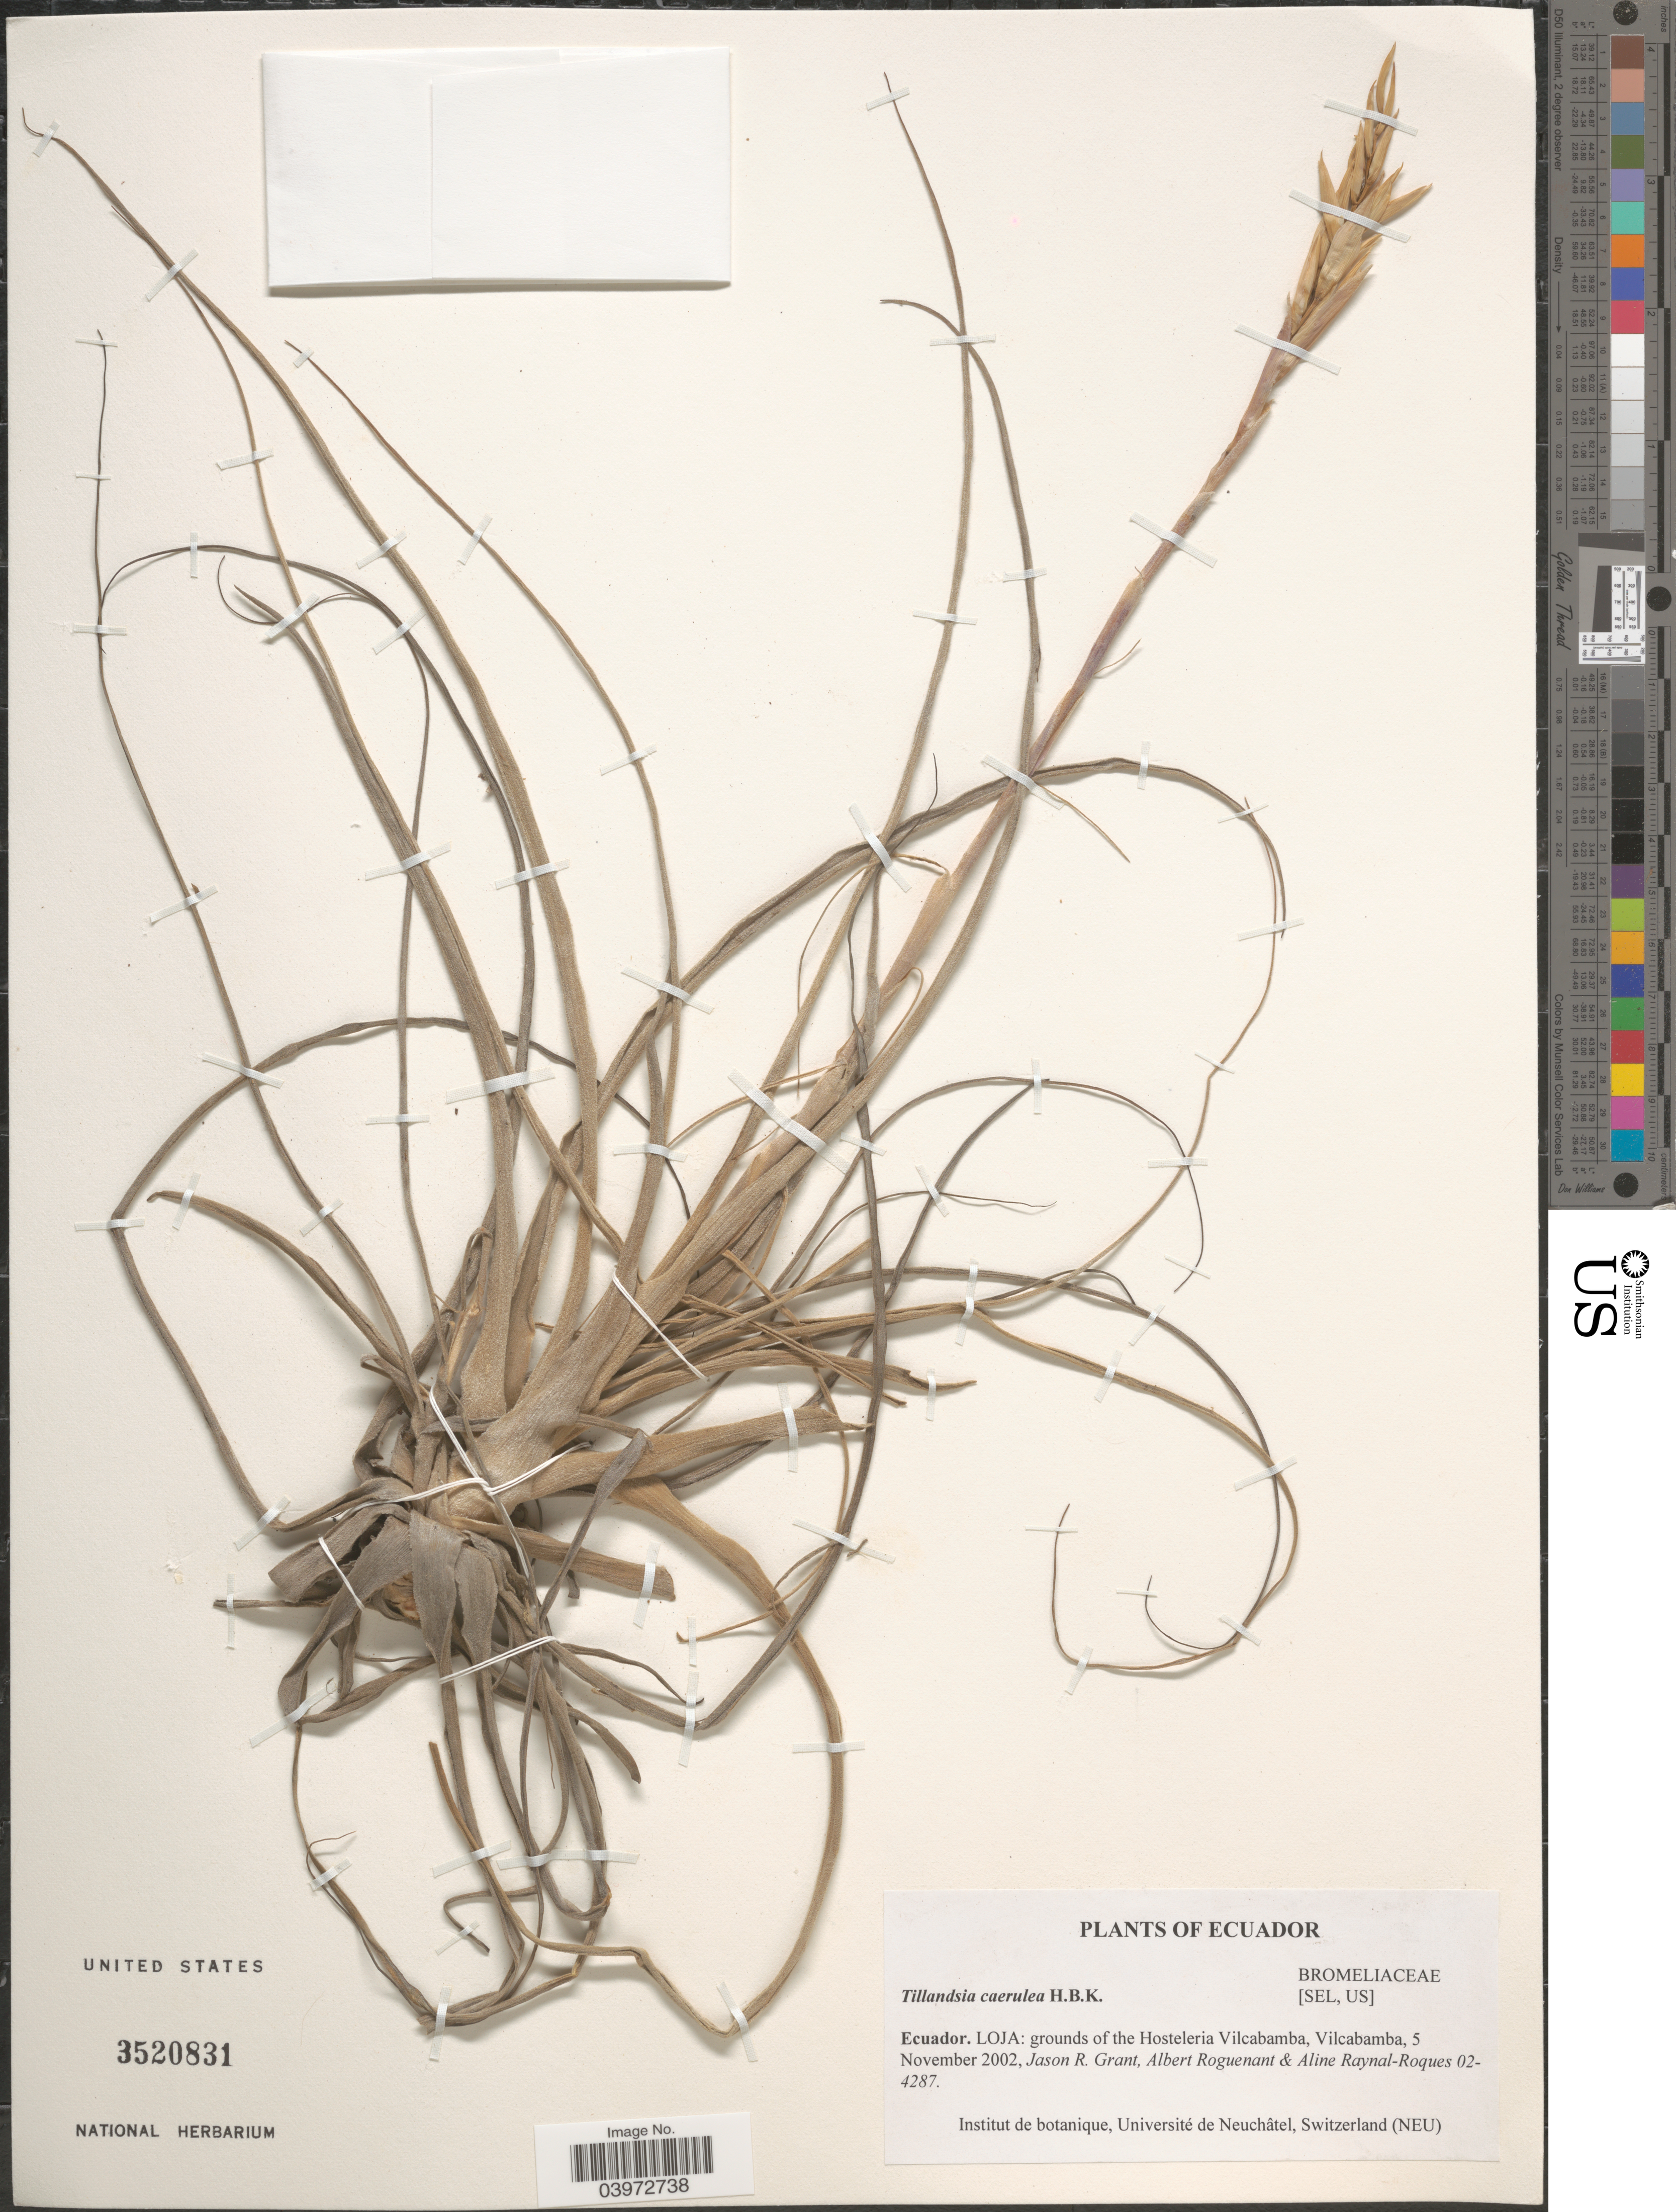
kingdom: Plantae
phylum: Tracheophyta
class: Liliopsida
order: Poales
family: Bromeliaceae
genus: Tillandsia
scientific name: Tillandsia caerulea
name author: Kunth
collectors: J. R. Grant, A. Roguenant & A. M. Raynal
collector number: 02-4287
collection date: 2002-11-05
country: Ecuador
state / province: Loja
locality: Grounds of the Hosteleria Vilcabamba, Vilcabamba.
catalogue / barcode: US 3520831